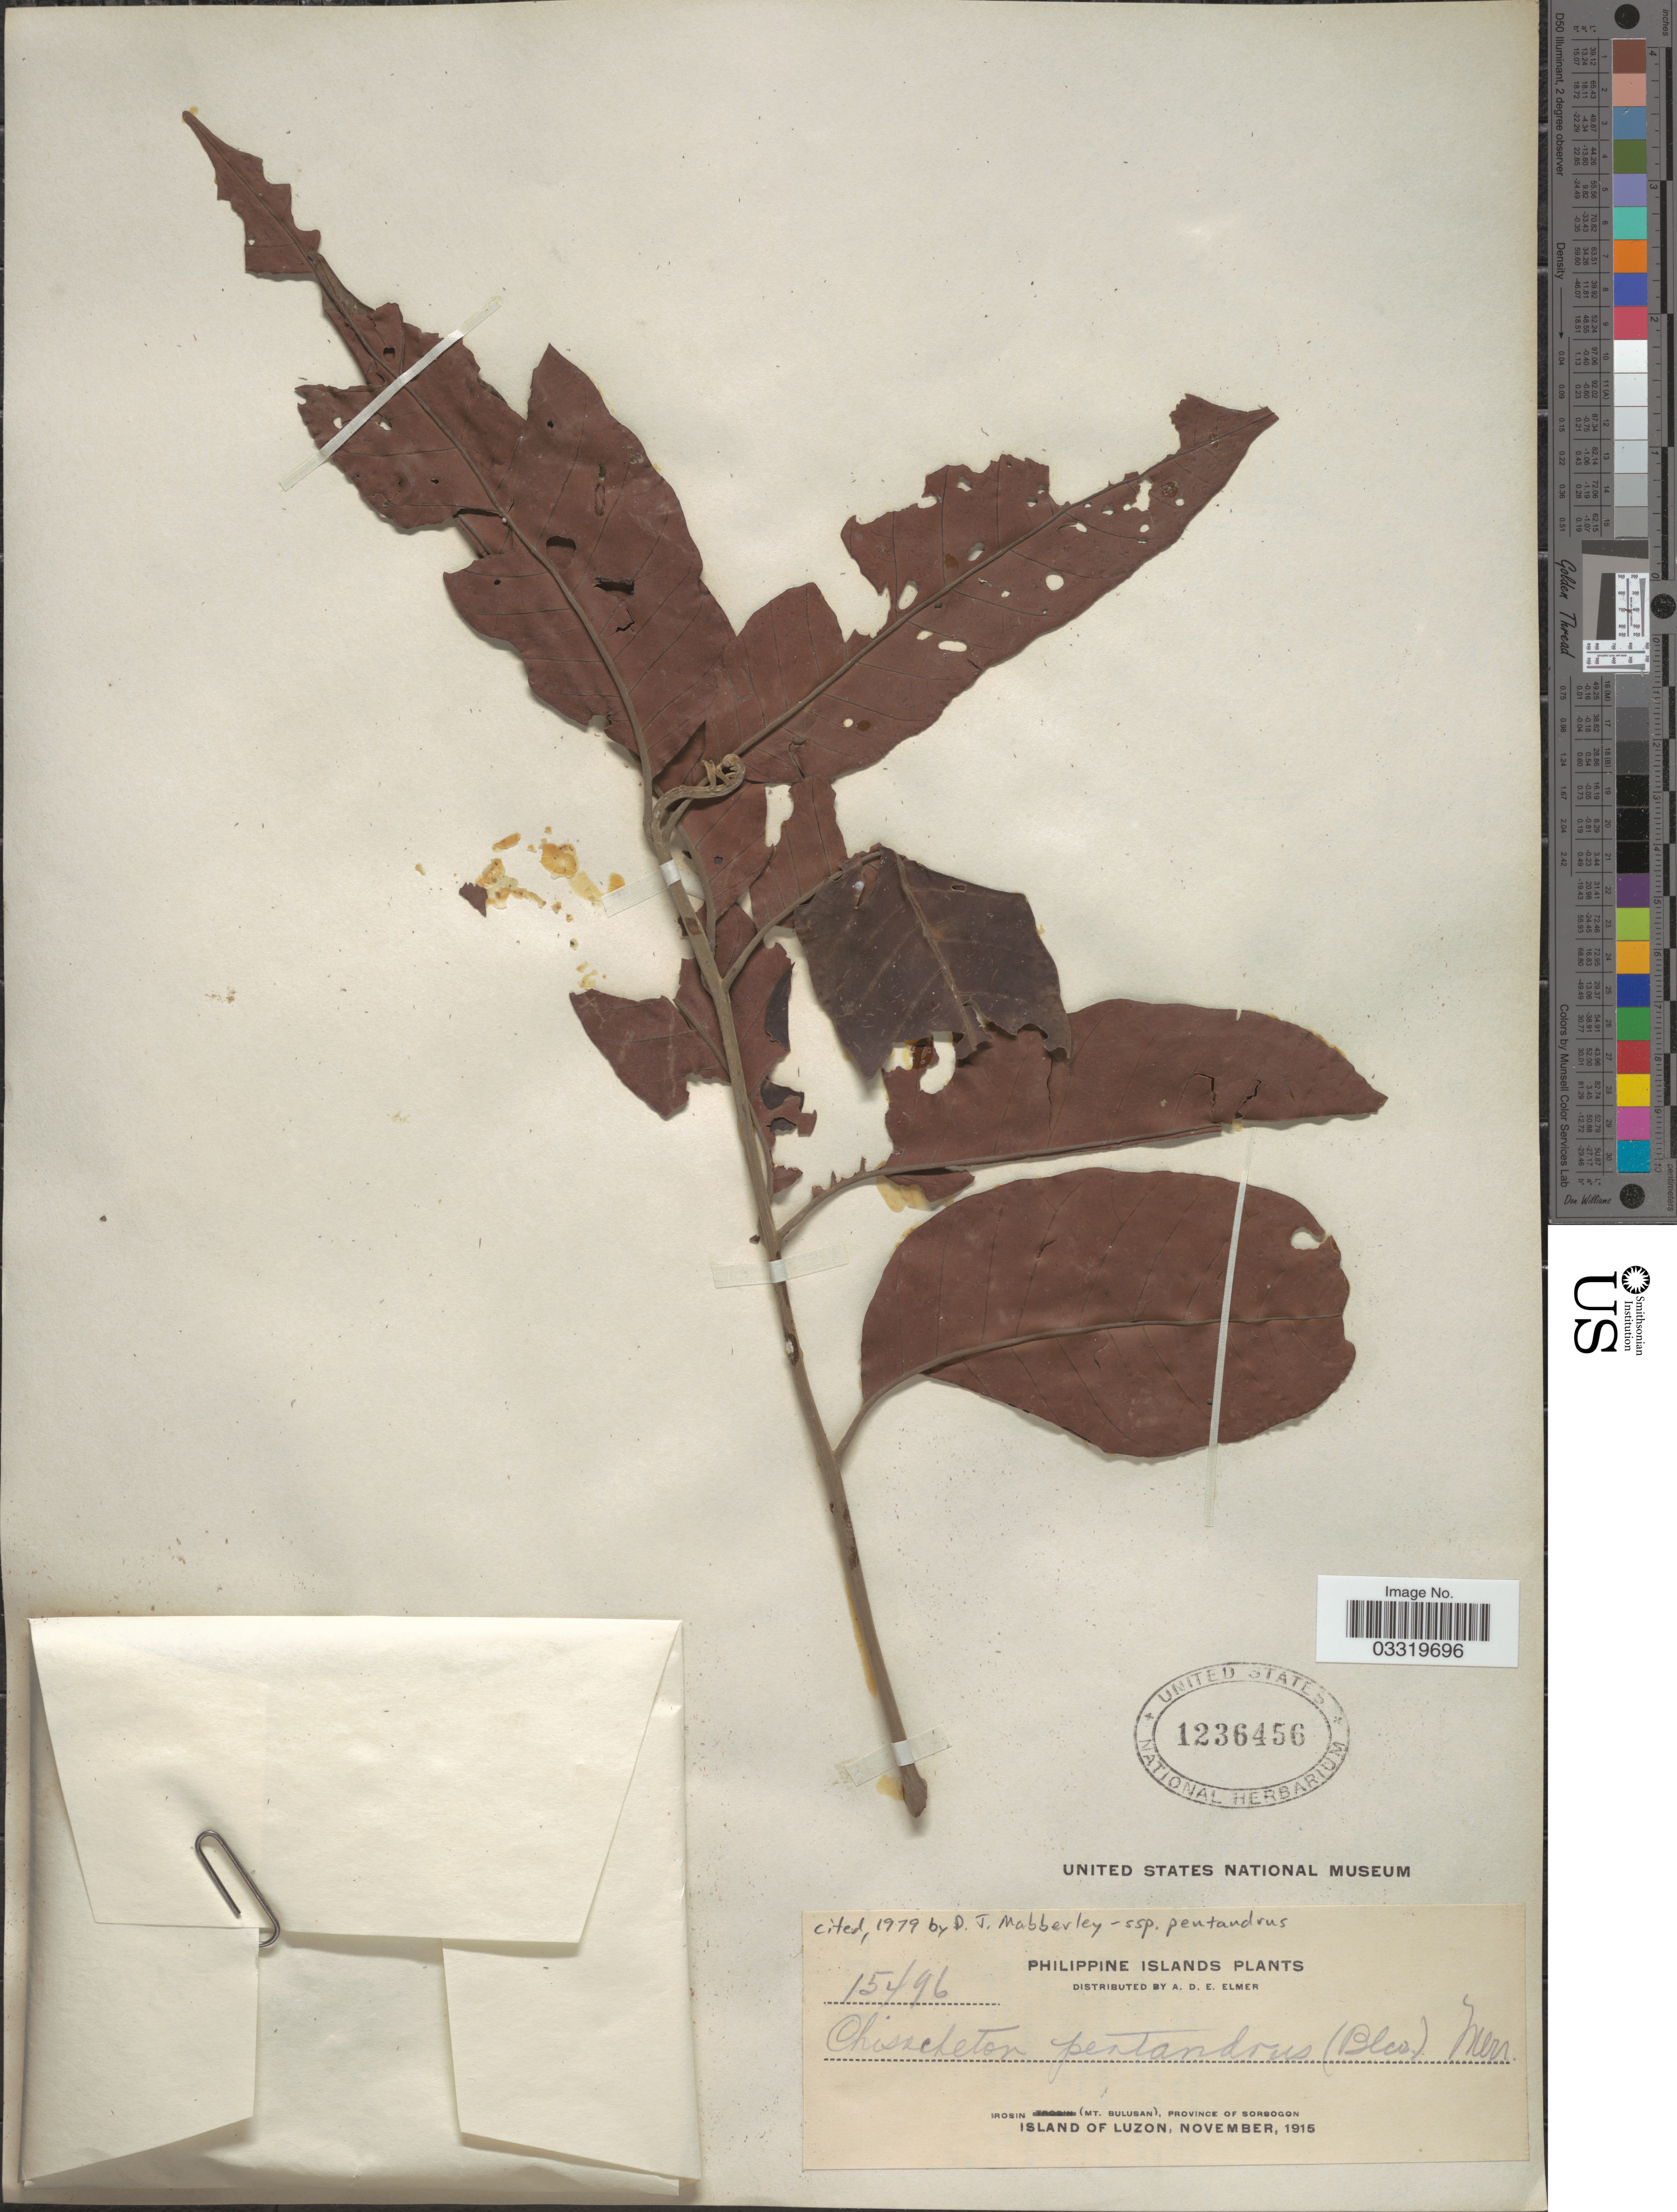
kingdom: Plantae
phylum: Tracheophyta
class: Magnoliopsida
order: Sapindales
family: Meliaceae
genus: Chisocheton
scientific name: Chisocheton pentandrus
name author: (Blanco) Merr.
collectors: A. D. E. Elmer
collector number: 15496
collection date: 1915-11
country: Philippines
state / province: Bicol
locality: Philippine Islands. Irosin. (Mt Bulusan), Province of Sorsogon. Island of Luzon.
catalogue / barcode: US 1236456